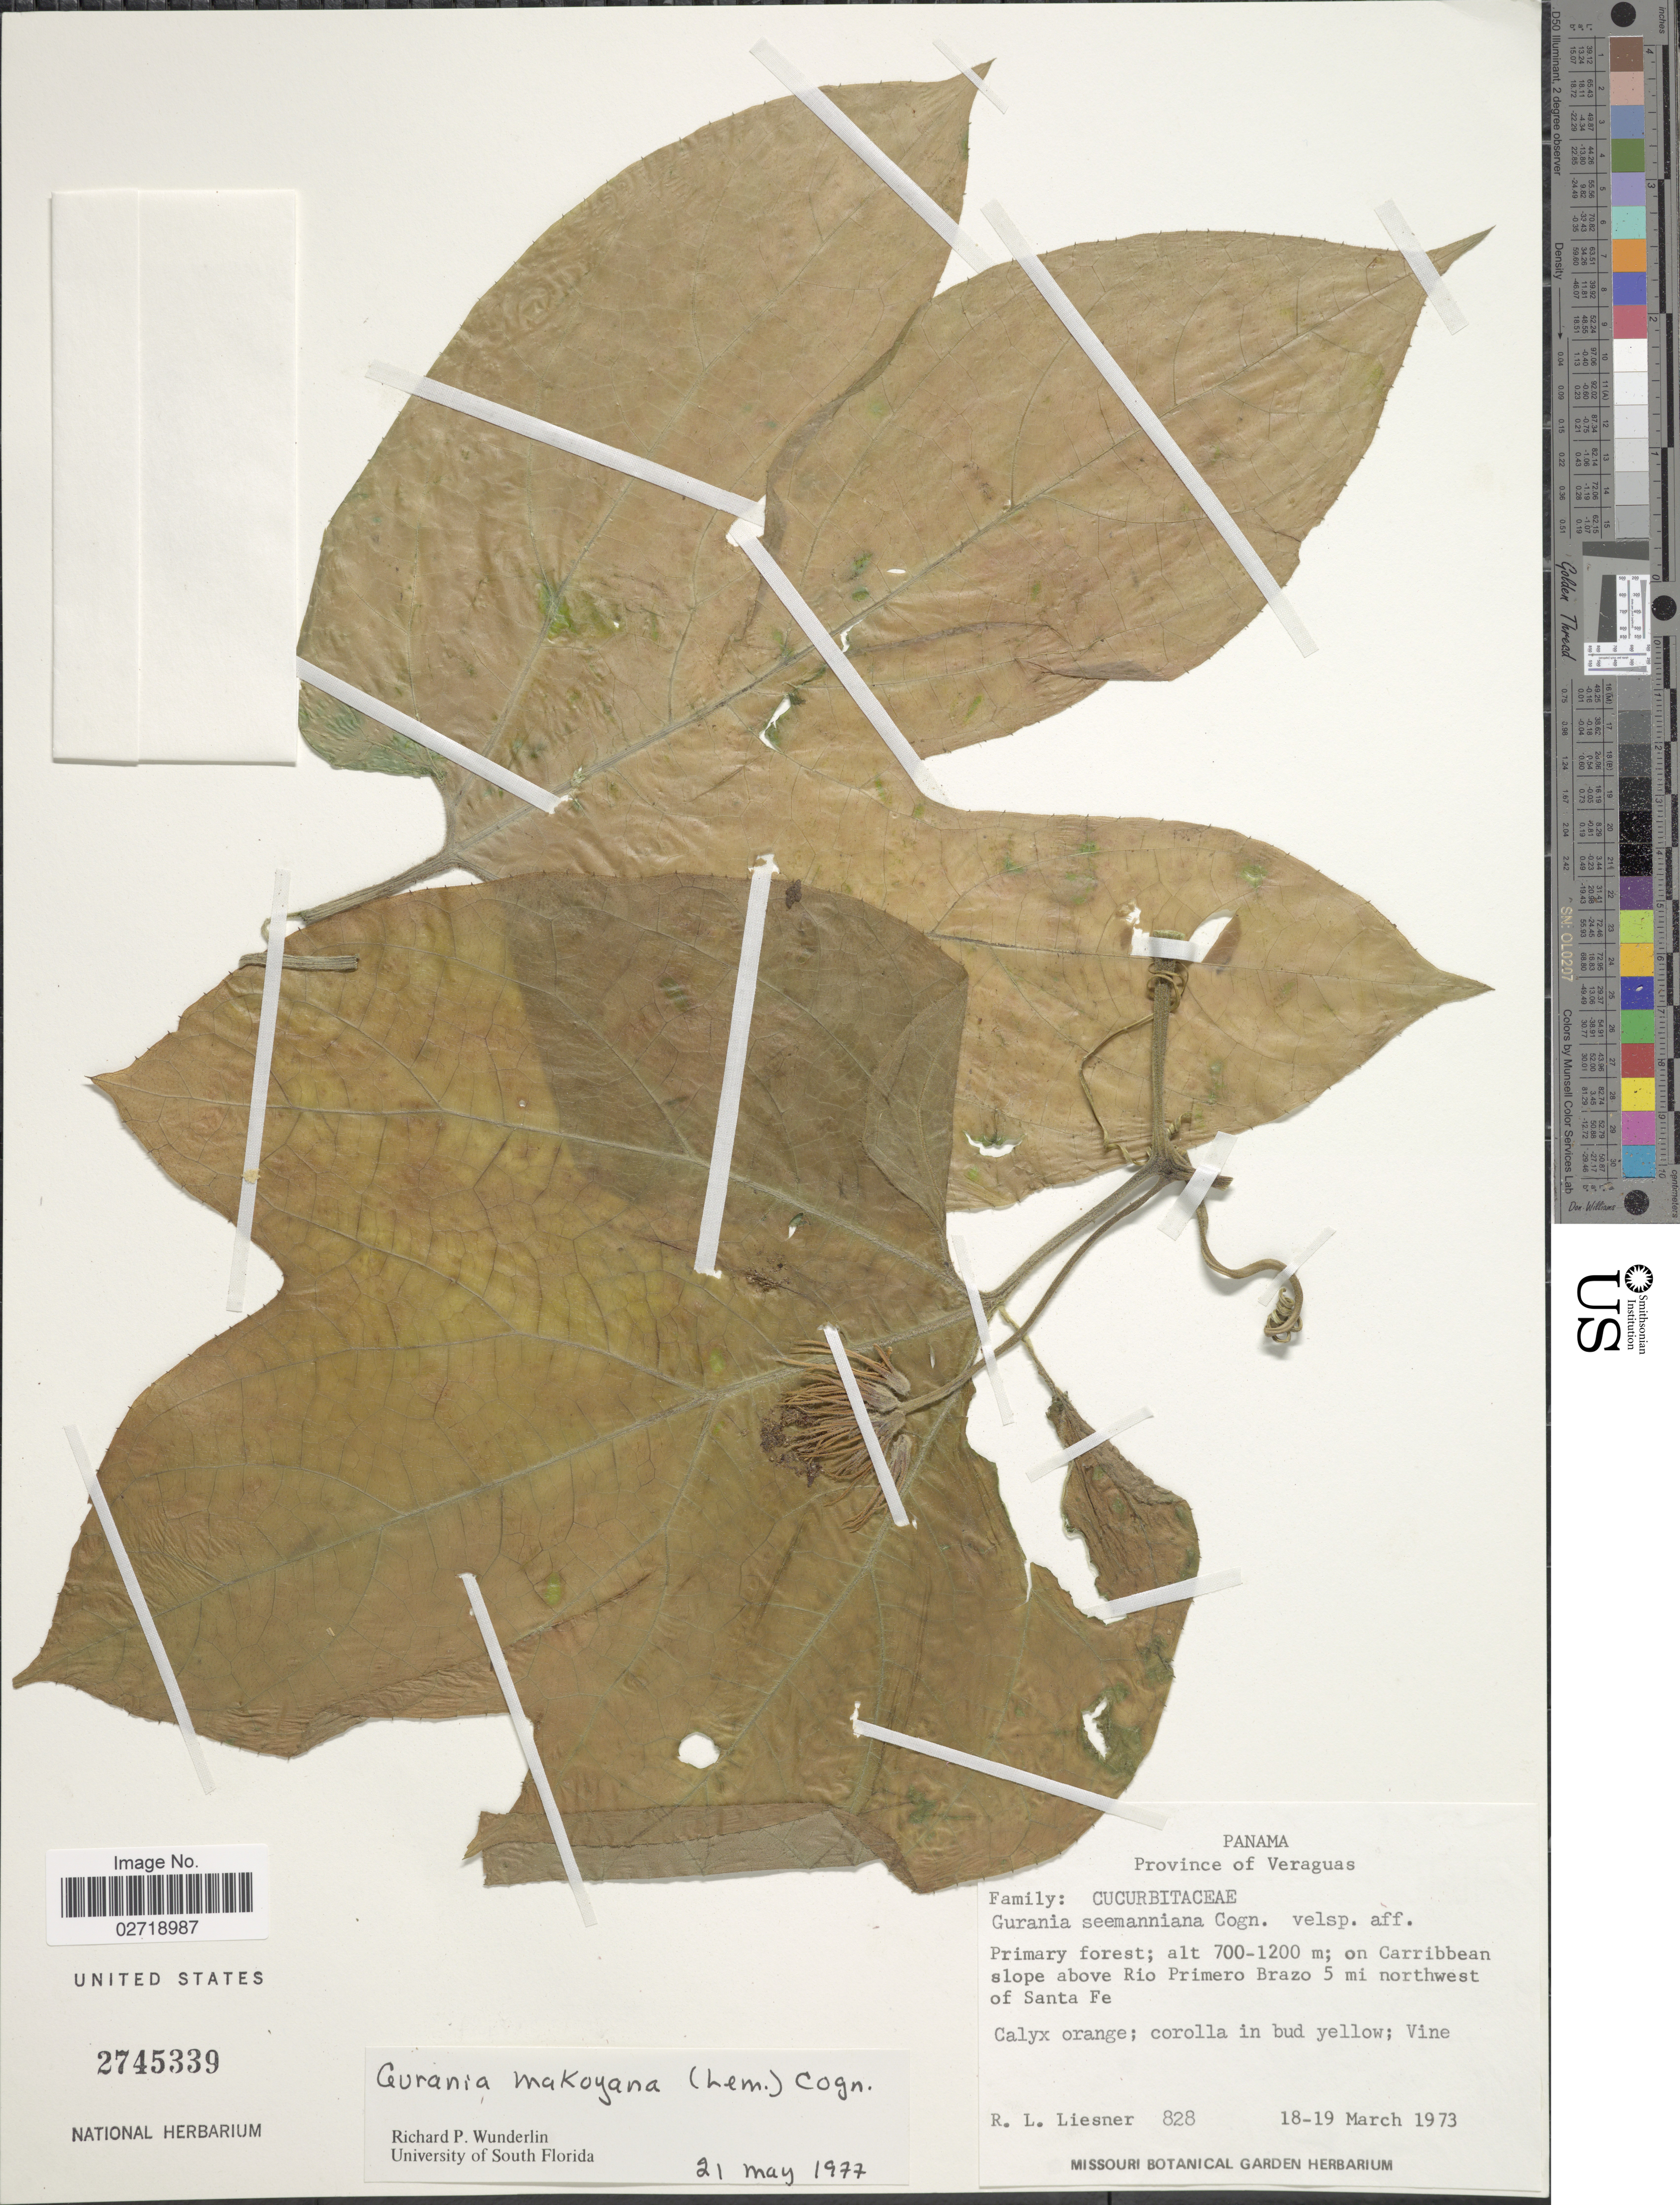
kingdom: Plantae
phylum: Tracheophyta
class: Magnoliopsida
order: Cucurbitales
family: Cucurbitaceae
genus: Gurania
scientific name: Gurania makoyana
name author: (Lem.) Cogn.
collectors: R. L. Liesner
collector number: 828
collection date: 1973-03-18/1973-03-19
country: Panama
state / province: Veraguas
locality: On Caribbean slope above Rio Primero Brazo 5 mi northwest of Santa Fe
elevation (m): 700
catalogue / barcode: US 2745339